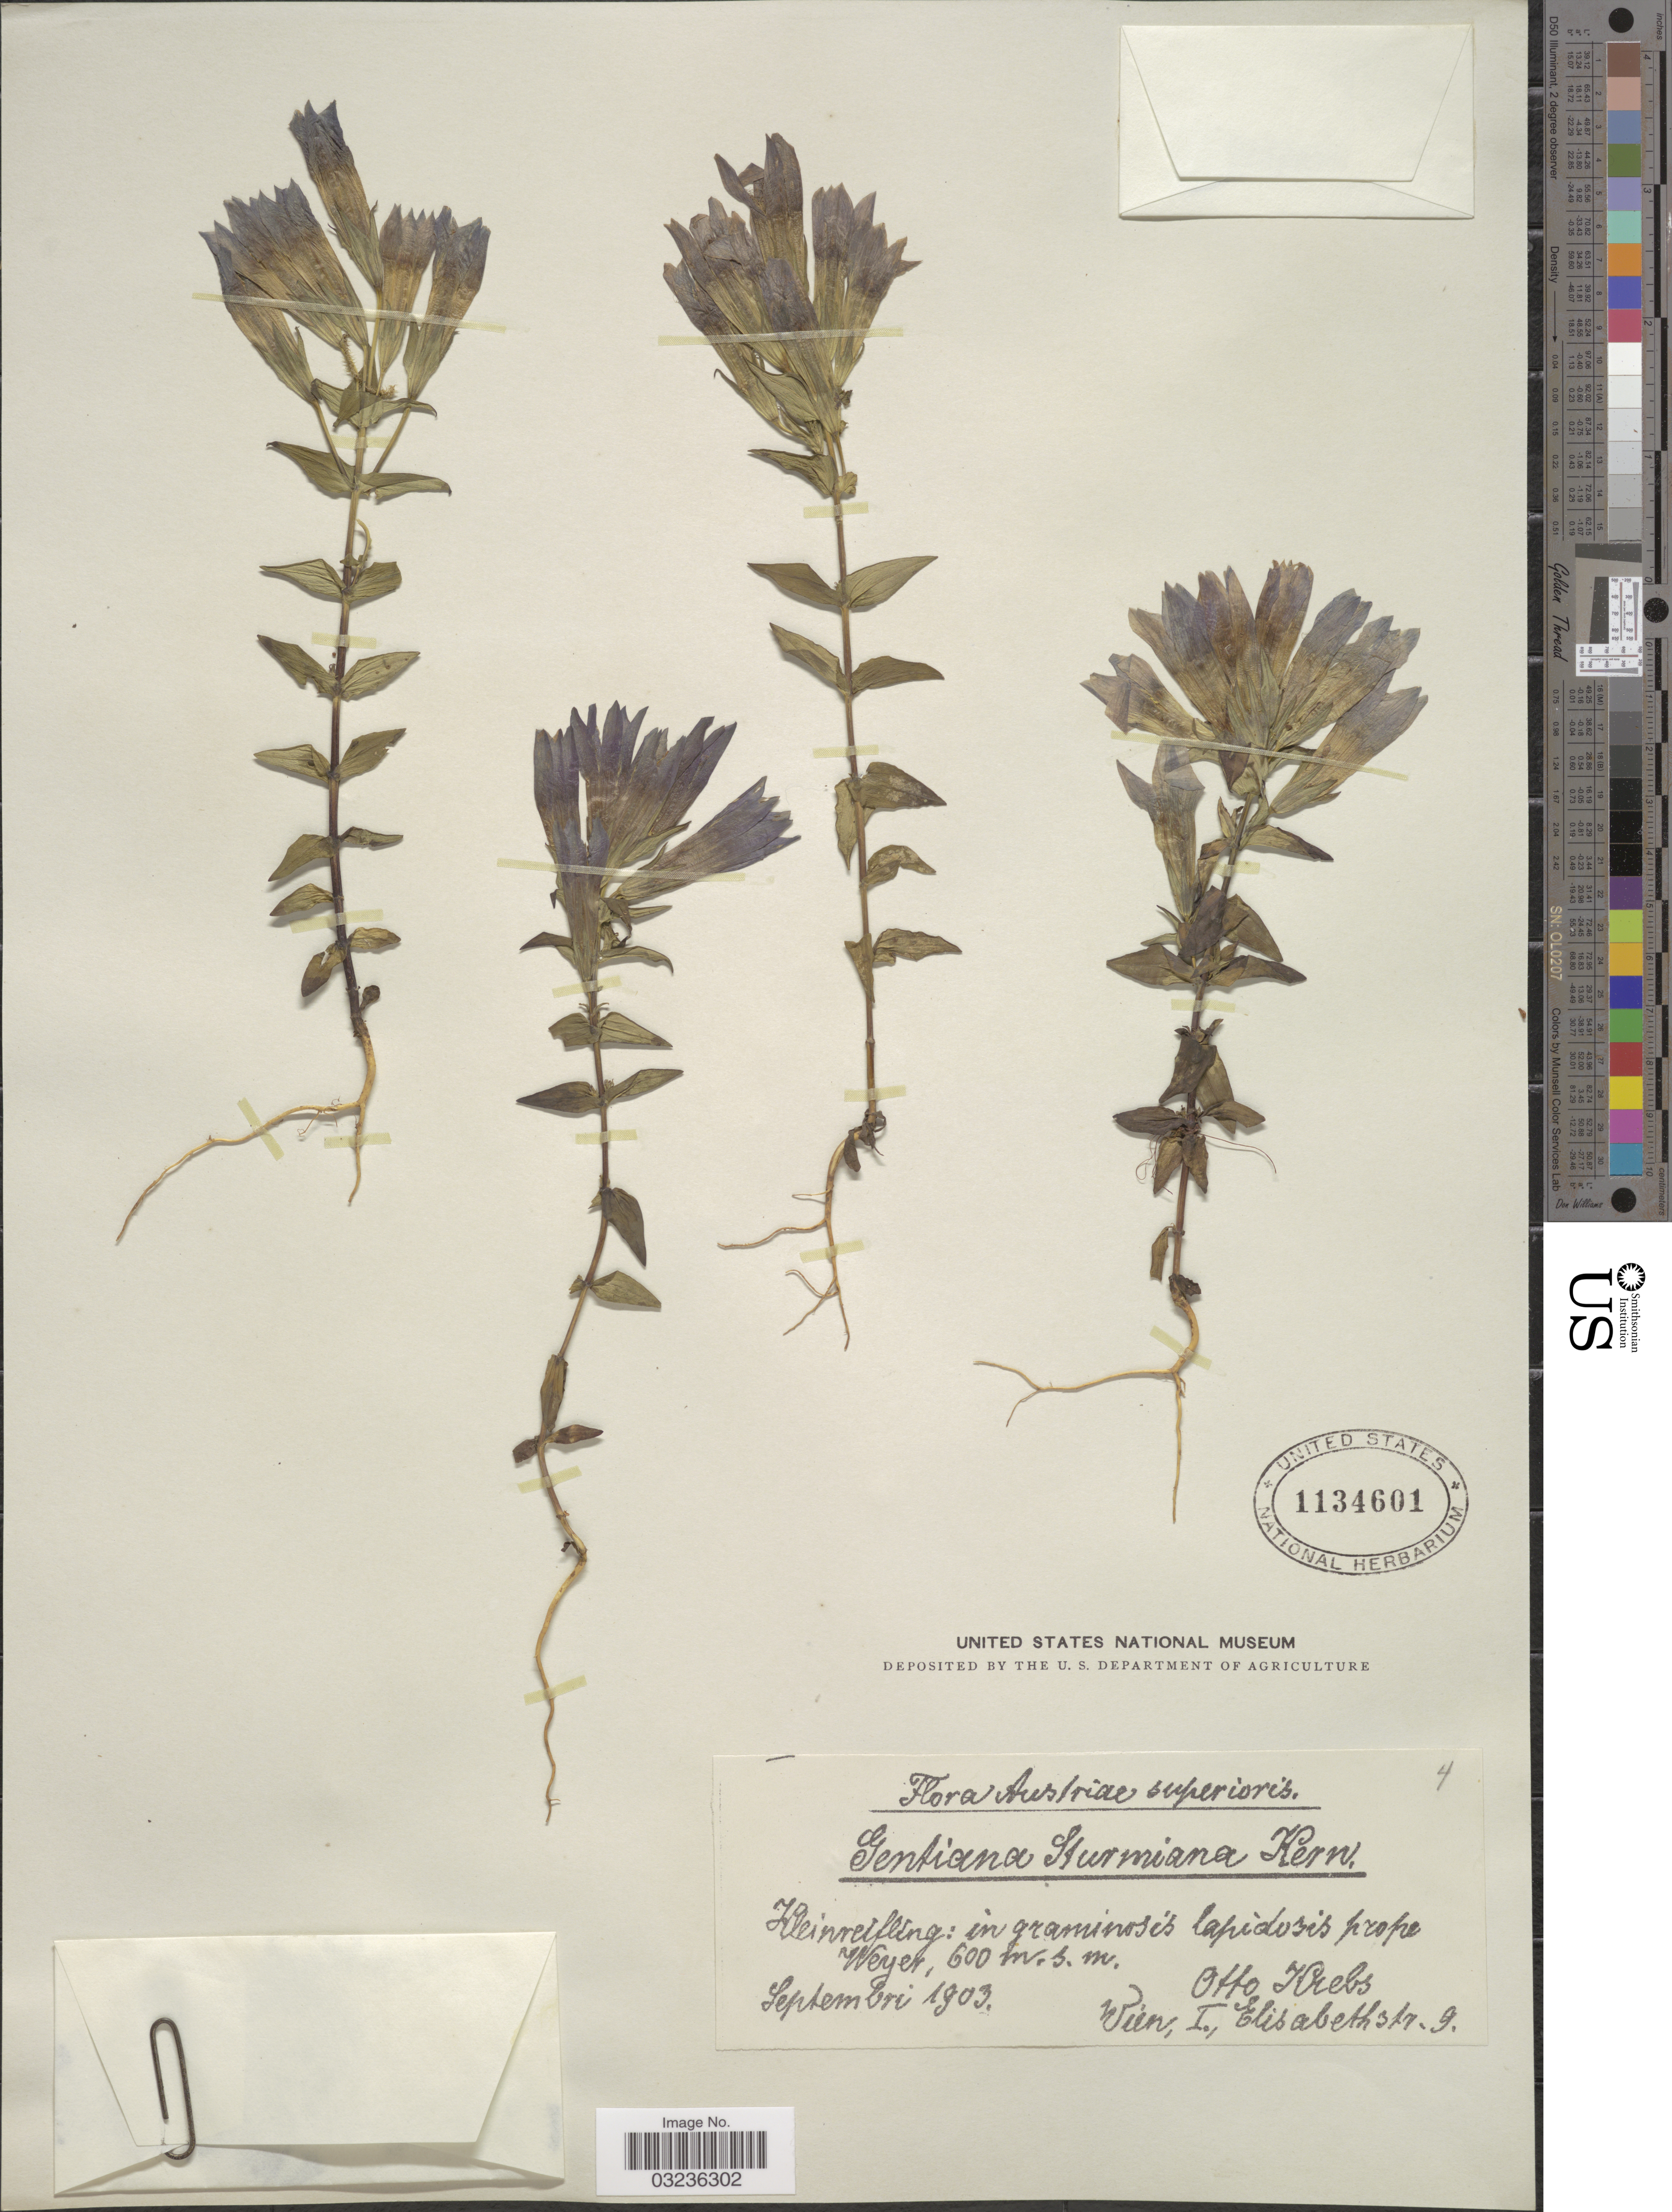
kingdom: Plantae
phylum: Tracheophyta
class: Magnoliopsida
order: Gentianales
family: Gentianaceae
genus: Gentiana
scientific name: Gentiana sturmiana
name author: A. Kern. & J. Kern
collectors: O. Krebs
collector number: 4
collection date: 1903-09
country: Austria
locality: Austria superioris. Heinreifling: in graminosis lapidosis porpe Weyer.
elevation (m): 600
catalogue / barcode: US 1134601